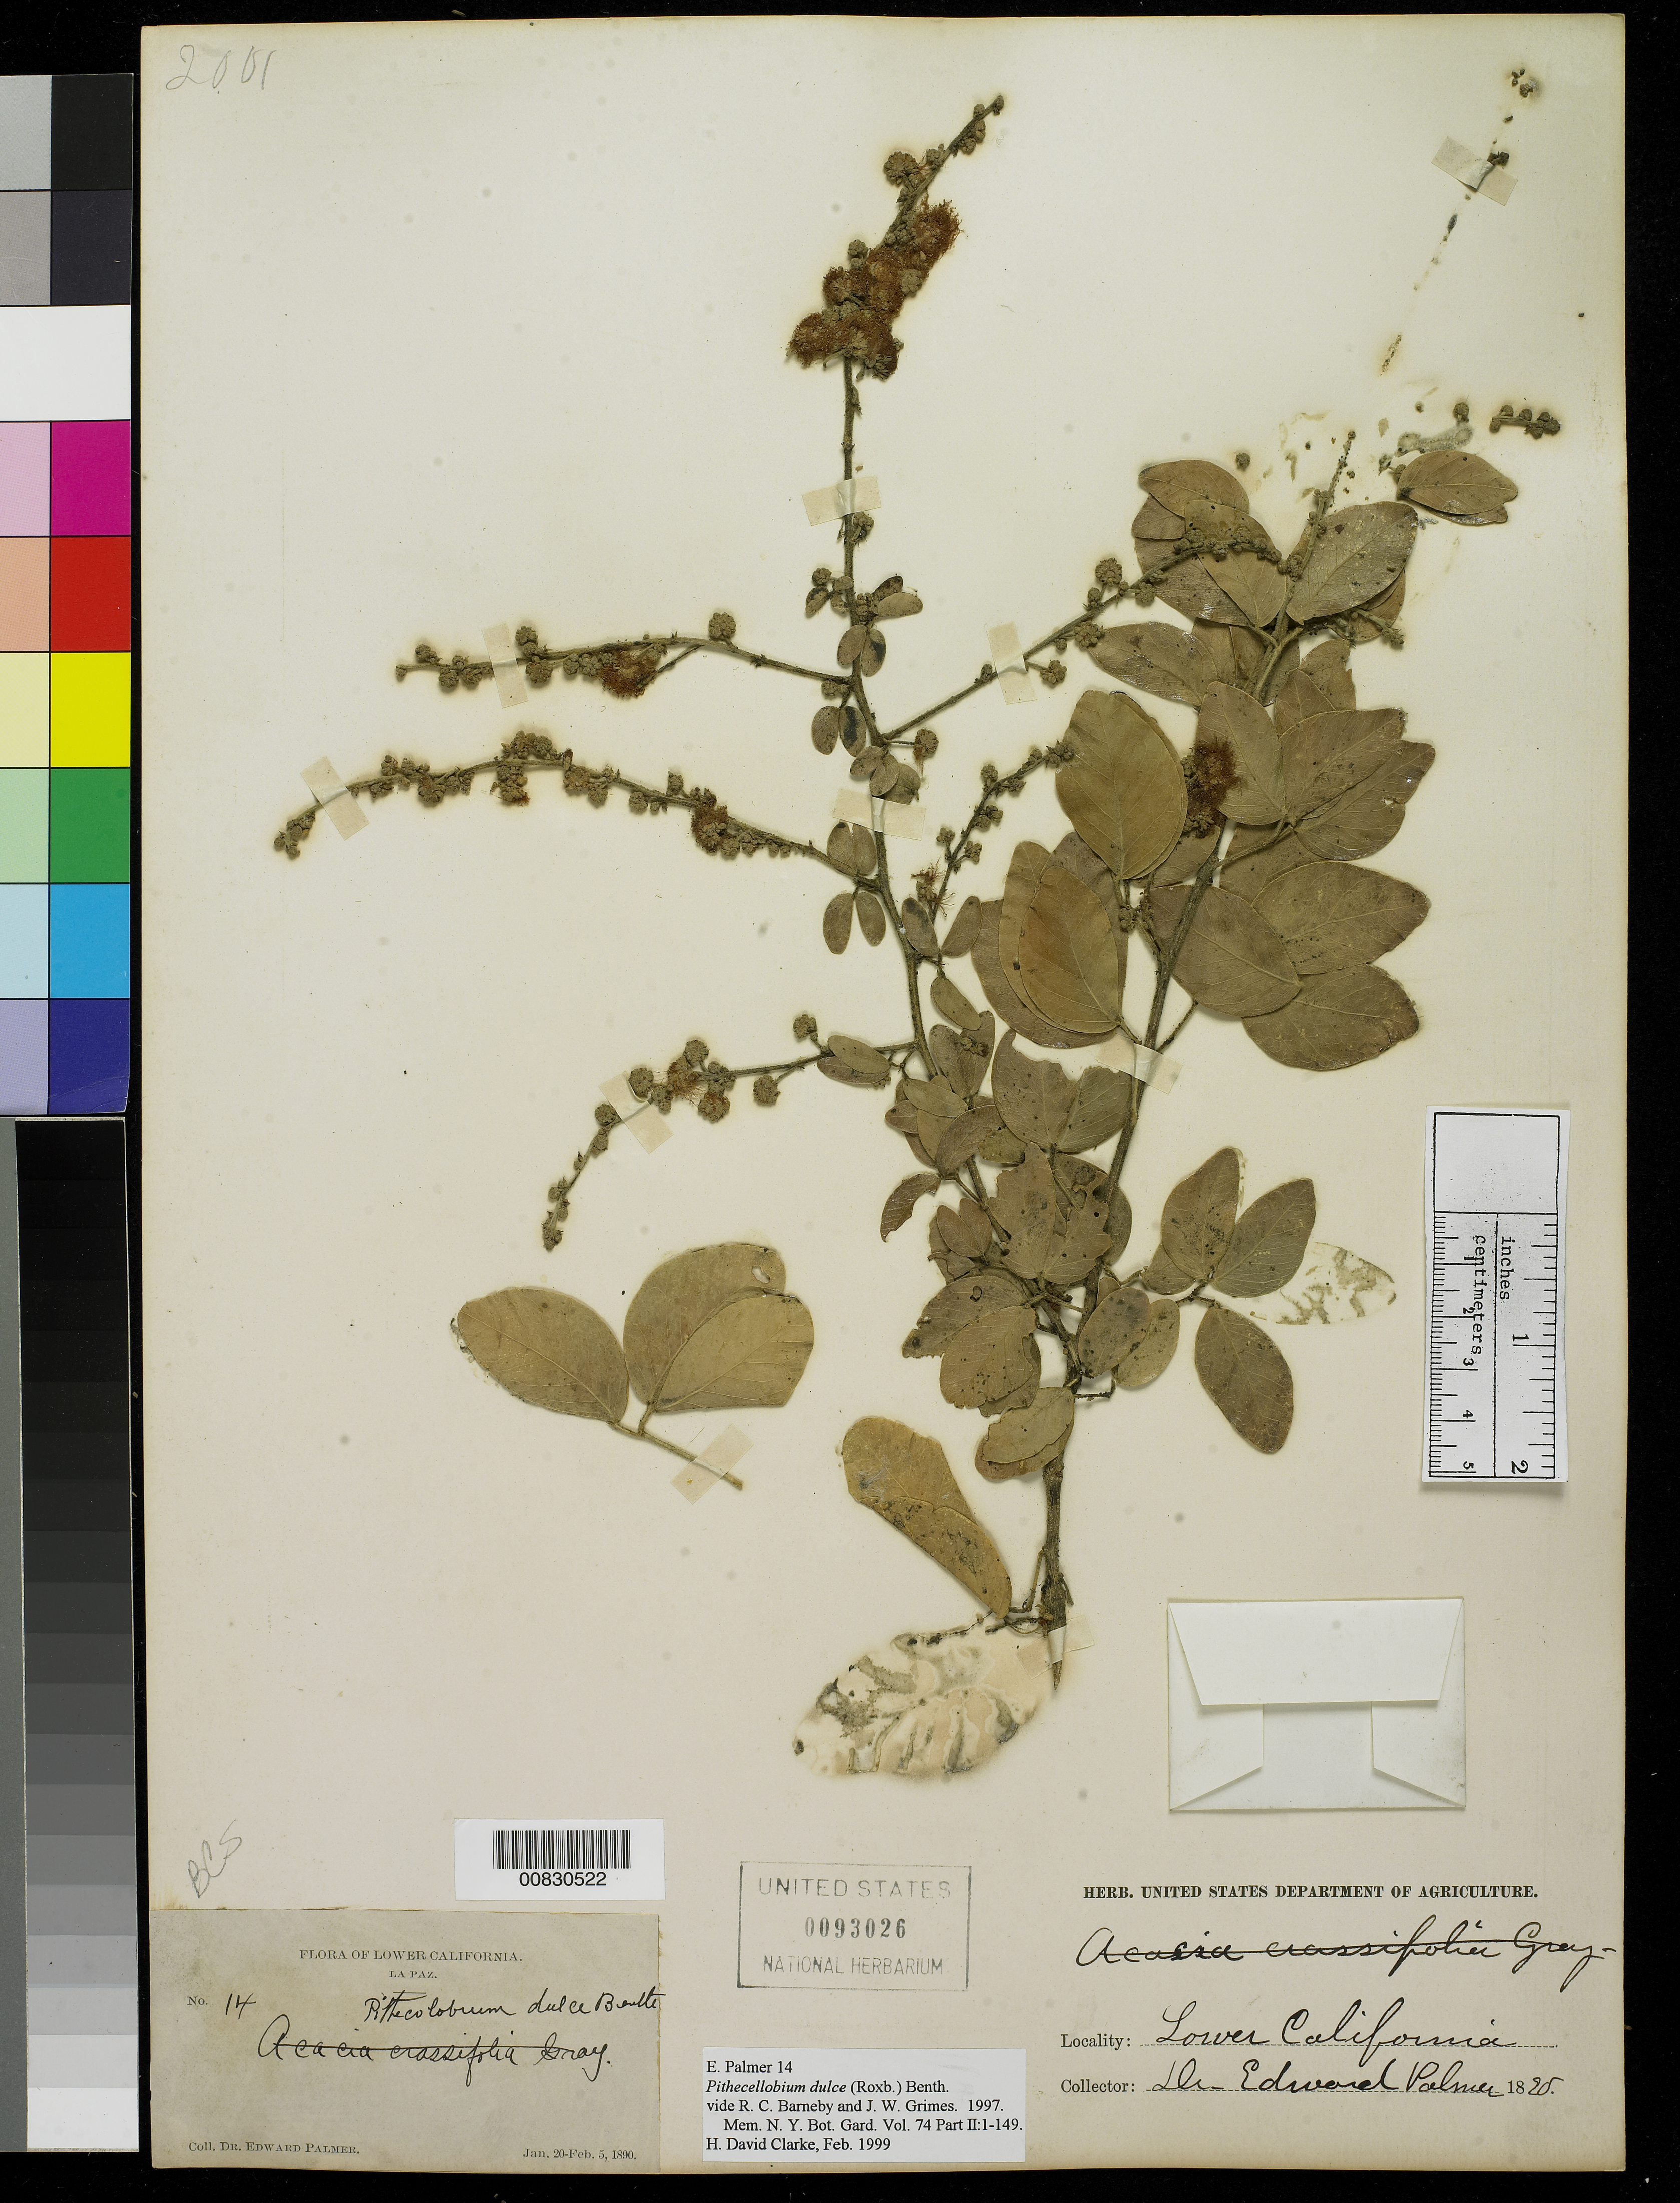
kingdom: Plantae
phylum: Tracheophyta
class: Magnoliopsida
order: Fabales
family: Fabaceae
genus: Pithecellobium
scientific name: Pithecellobium dulce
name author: (Roxb.) Benth.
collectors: E. Palmer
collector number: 14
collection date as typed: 20 Jan 1890 to 05 Feb 1890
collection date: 1890-01-20/1890-02-05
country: Mexico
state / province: Baja California Sur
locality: La Paz, Baja California Sur.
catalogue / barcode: US 93026